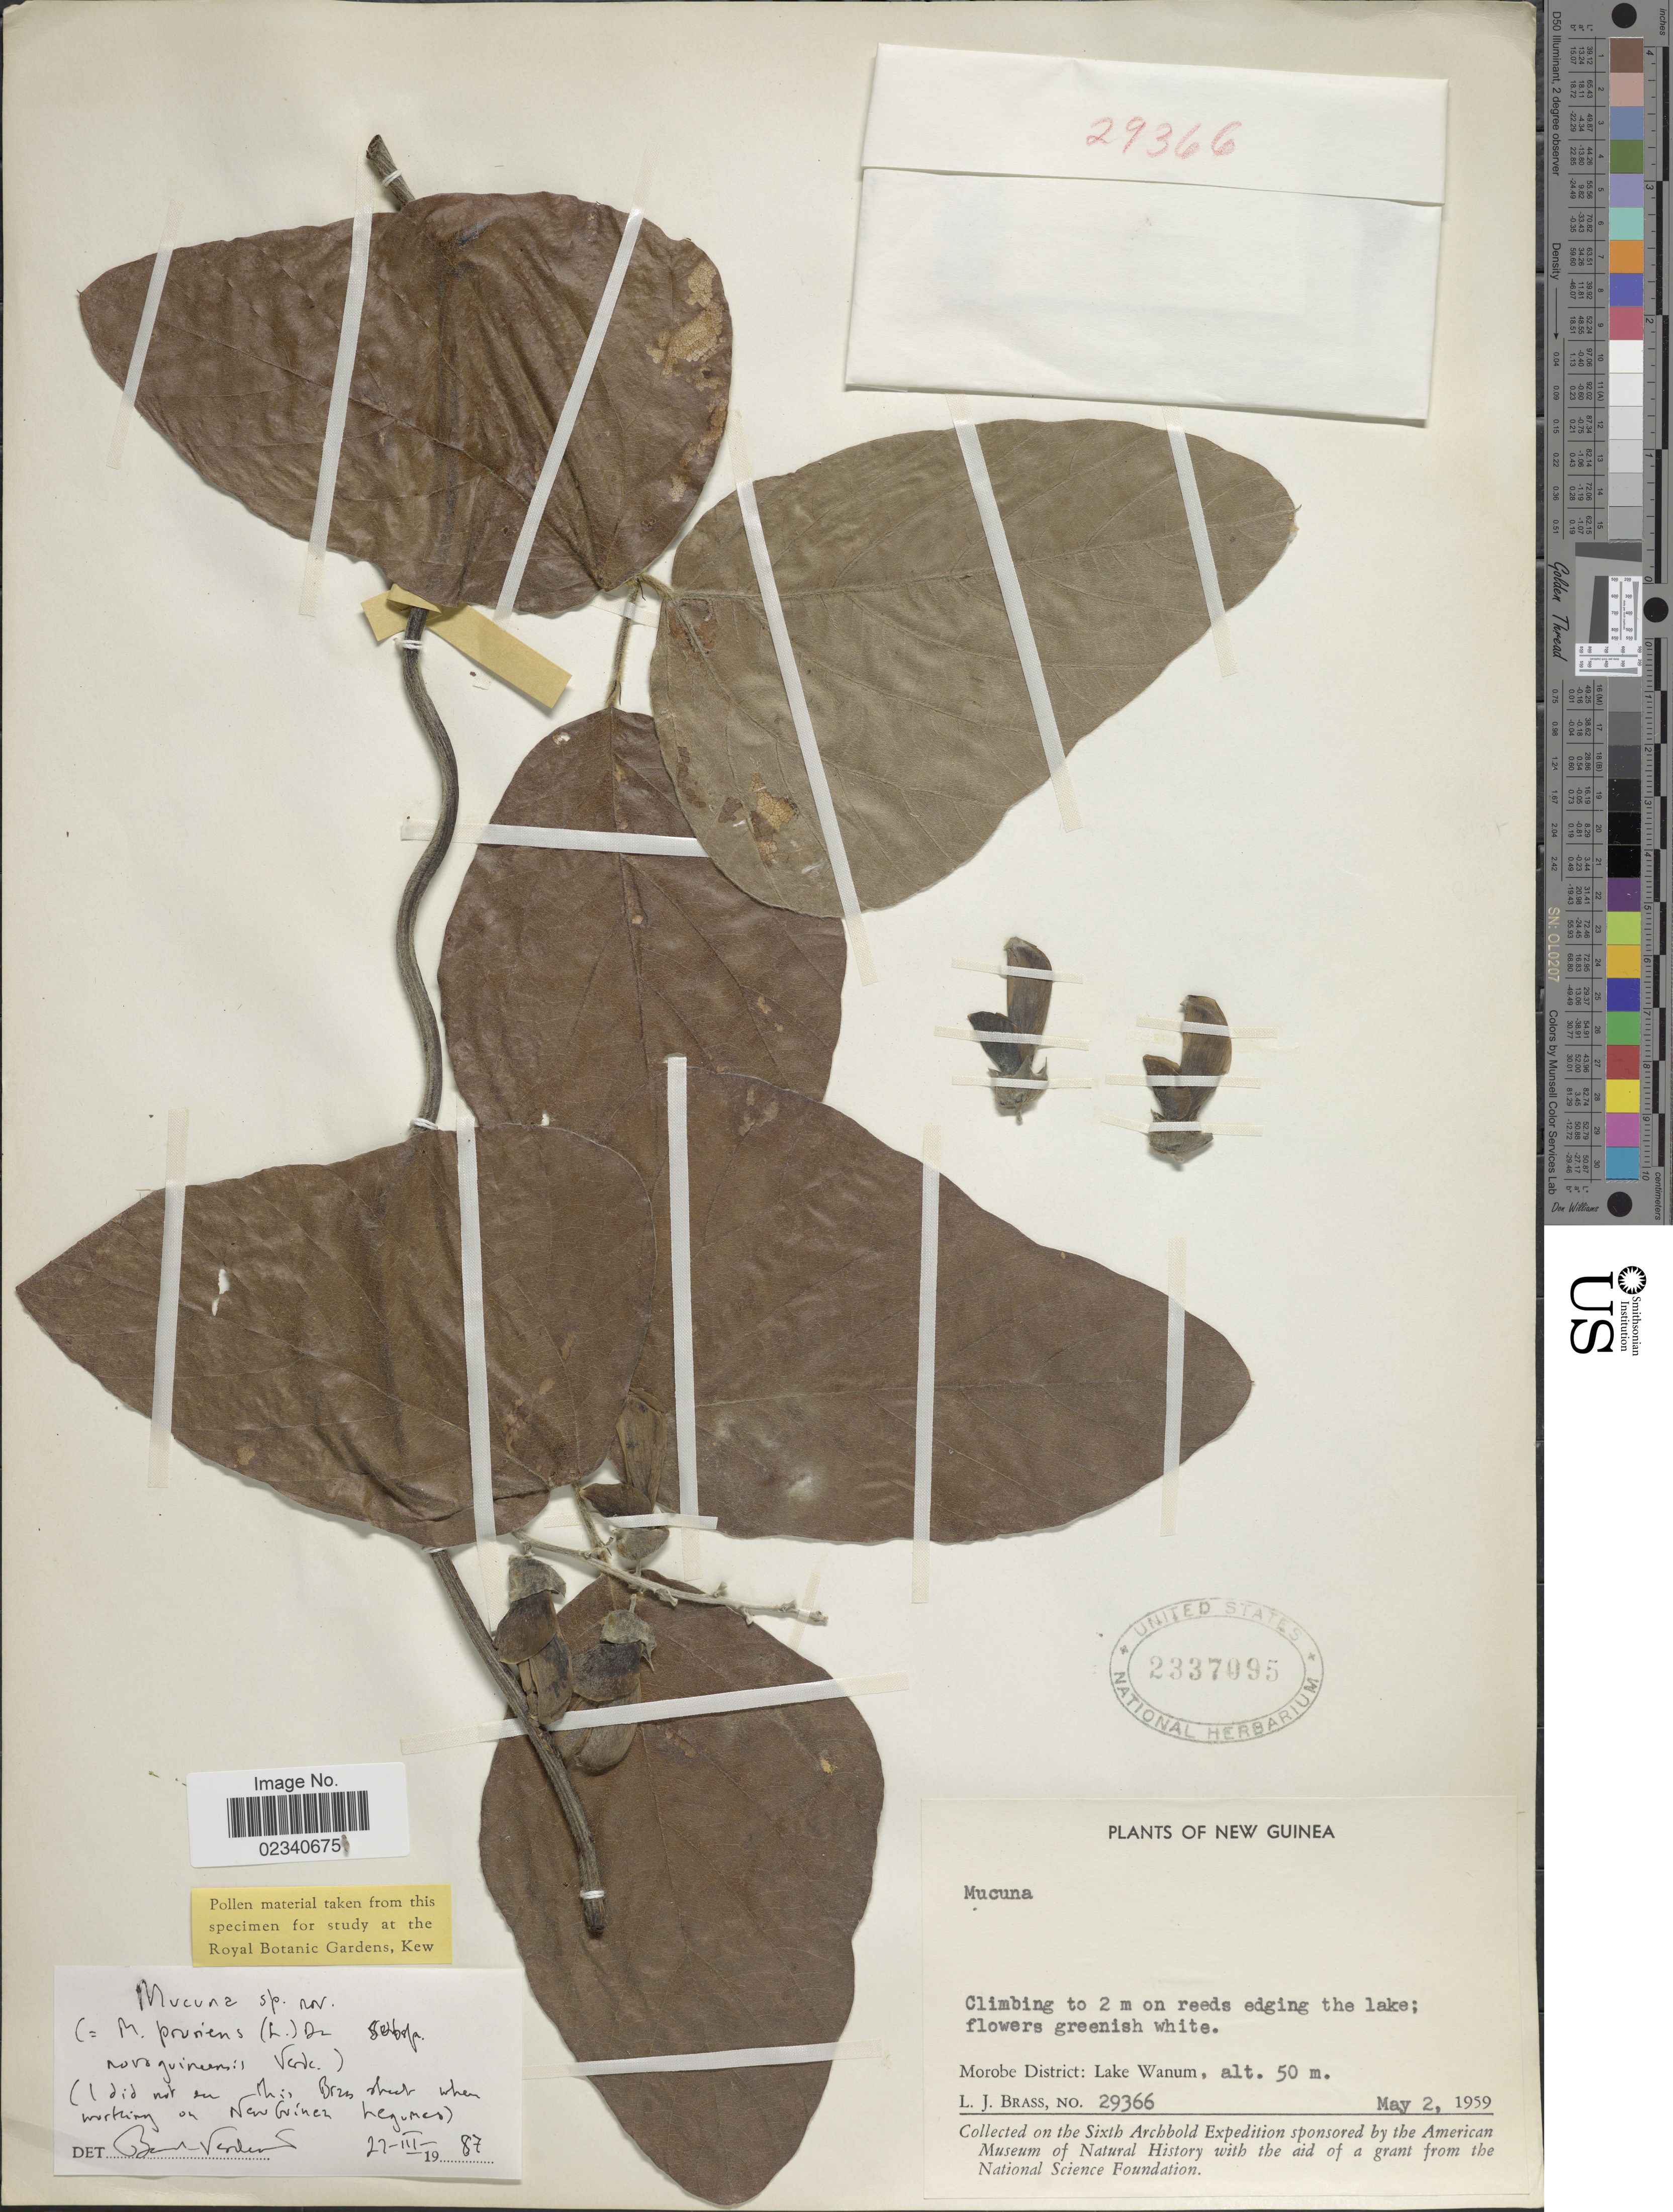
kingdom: Plantae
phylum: Tracheophyta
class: Magnoliopsida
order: Fabales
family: Fabaceae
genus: Mucuna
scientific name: Mucuna sp.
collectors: L. J. Brass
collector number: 29366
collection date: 1959-05-02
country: Papua New Guinea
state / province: Morobe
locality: New Guinea. Lake Wanum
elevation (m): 50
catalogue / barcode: US 2337095